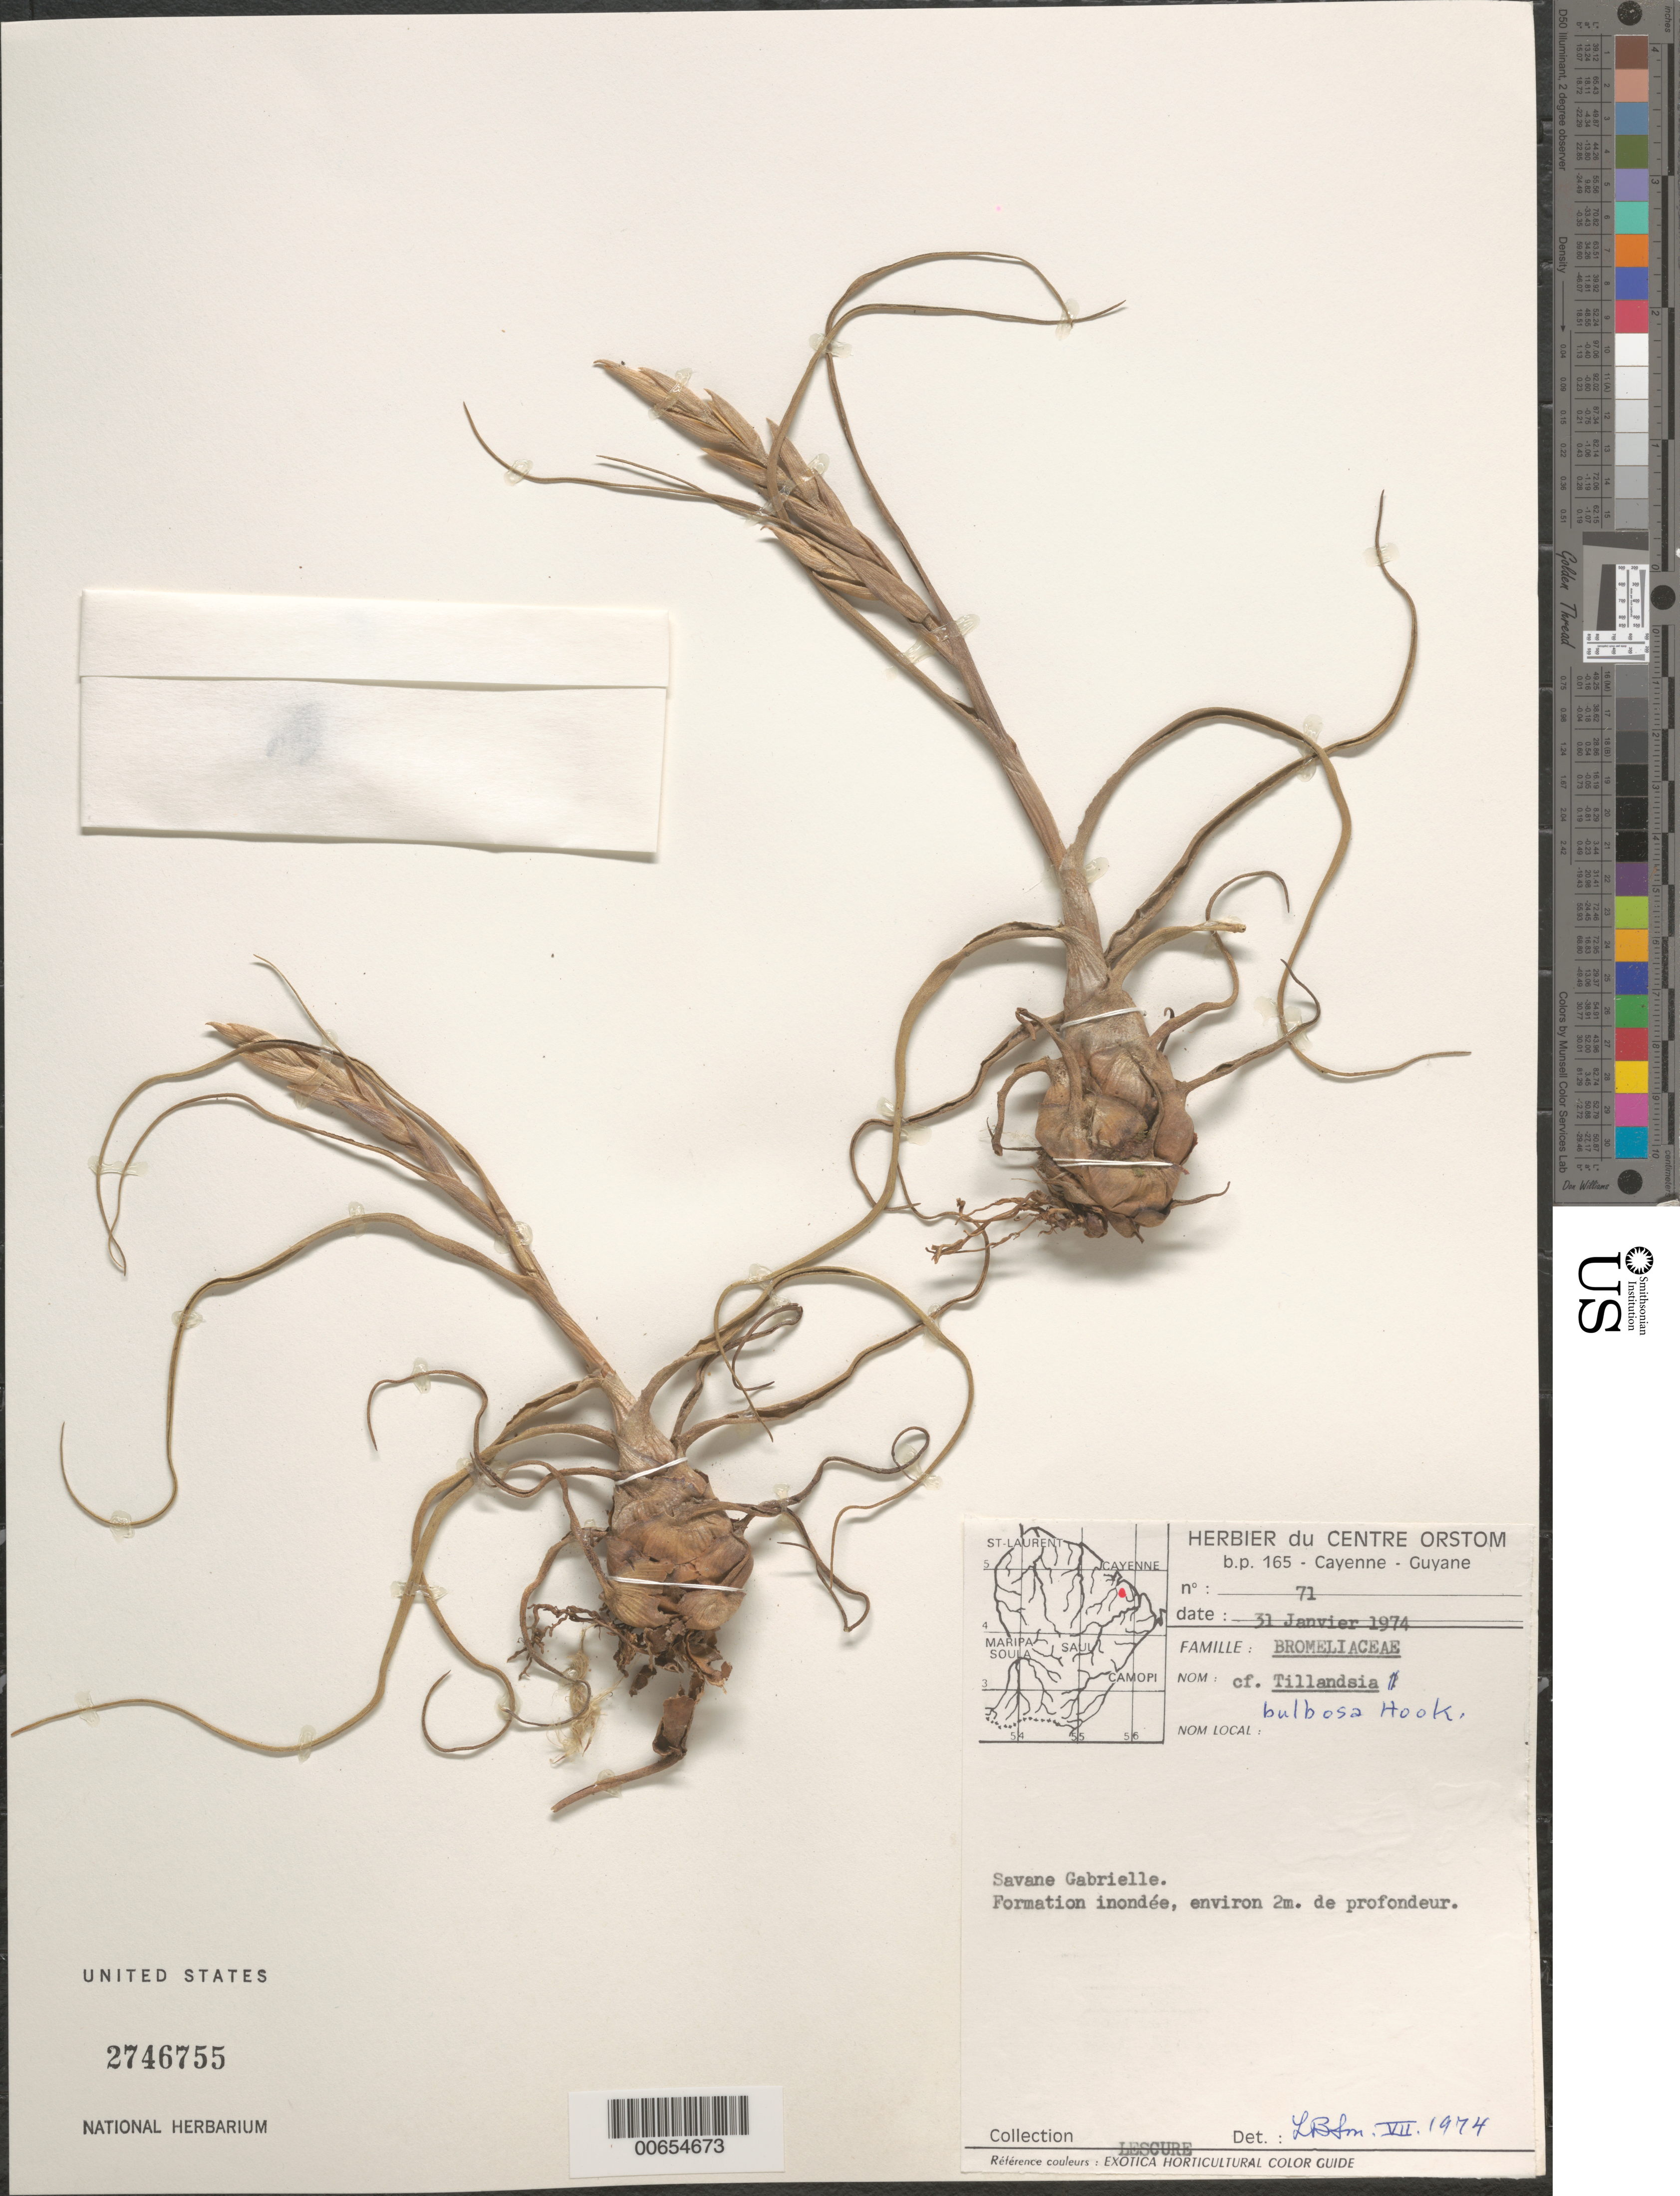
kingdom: Plantae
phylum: Tracheophyta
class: Liliopsida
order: Poales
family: Bromeliaceae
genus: Tillandsia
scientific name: Tillandsia bulbosa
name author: Hook.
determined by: Smith, Lyman B., (US), NMNH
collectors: J.-P. Lescure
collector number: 71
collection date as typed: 31-Jan-74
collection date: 1974-01-31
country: French Guiana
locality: Savane Gabrielle, Cayenne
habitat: Flooded area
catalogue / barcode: US 2746755